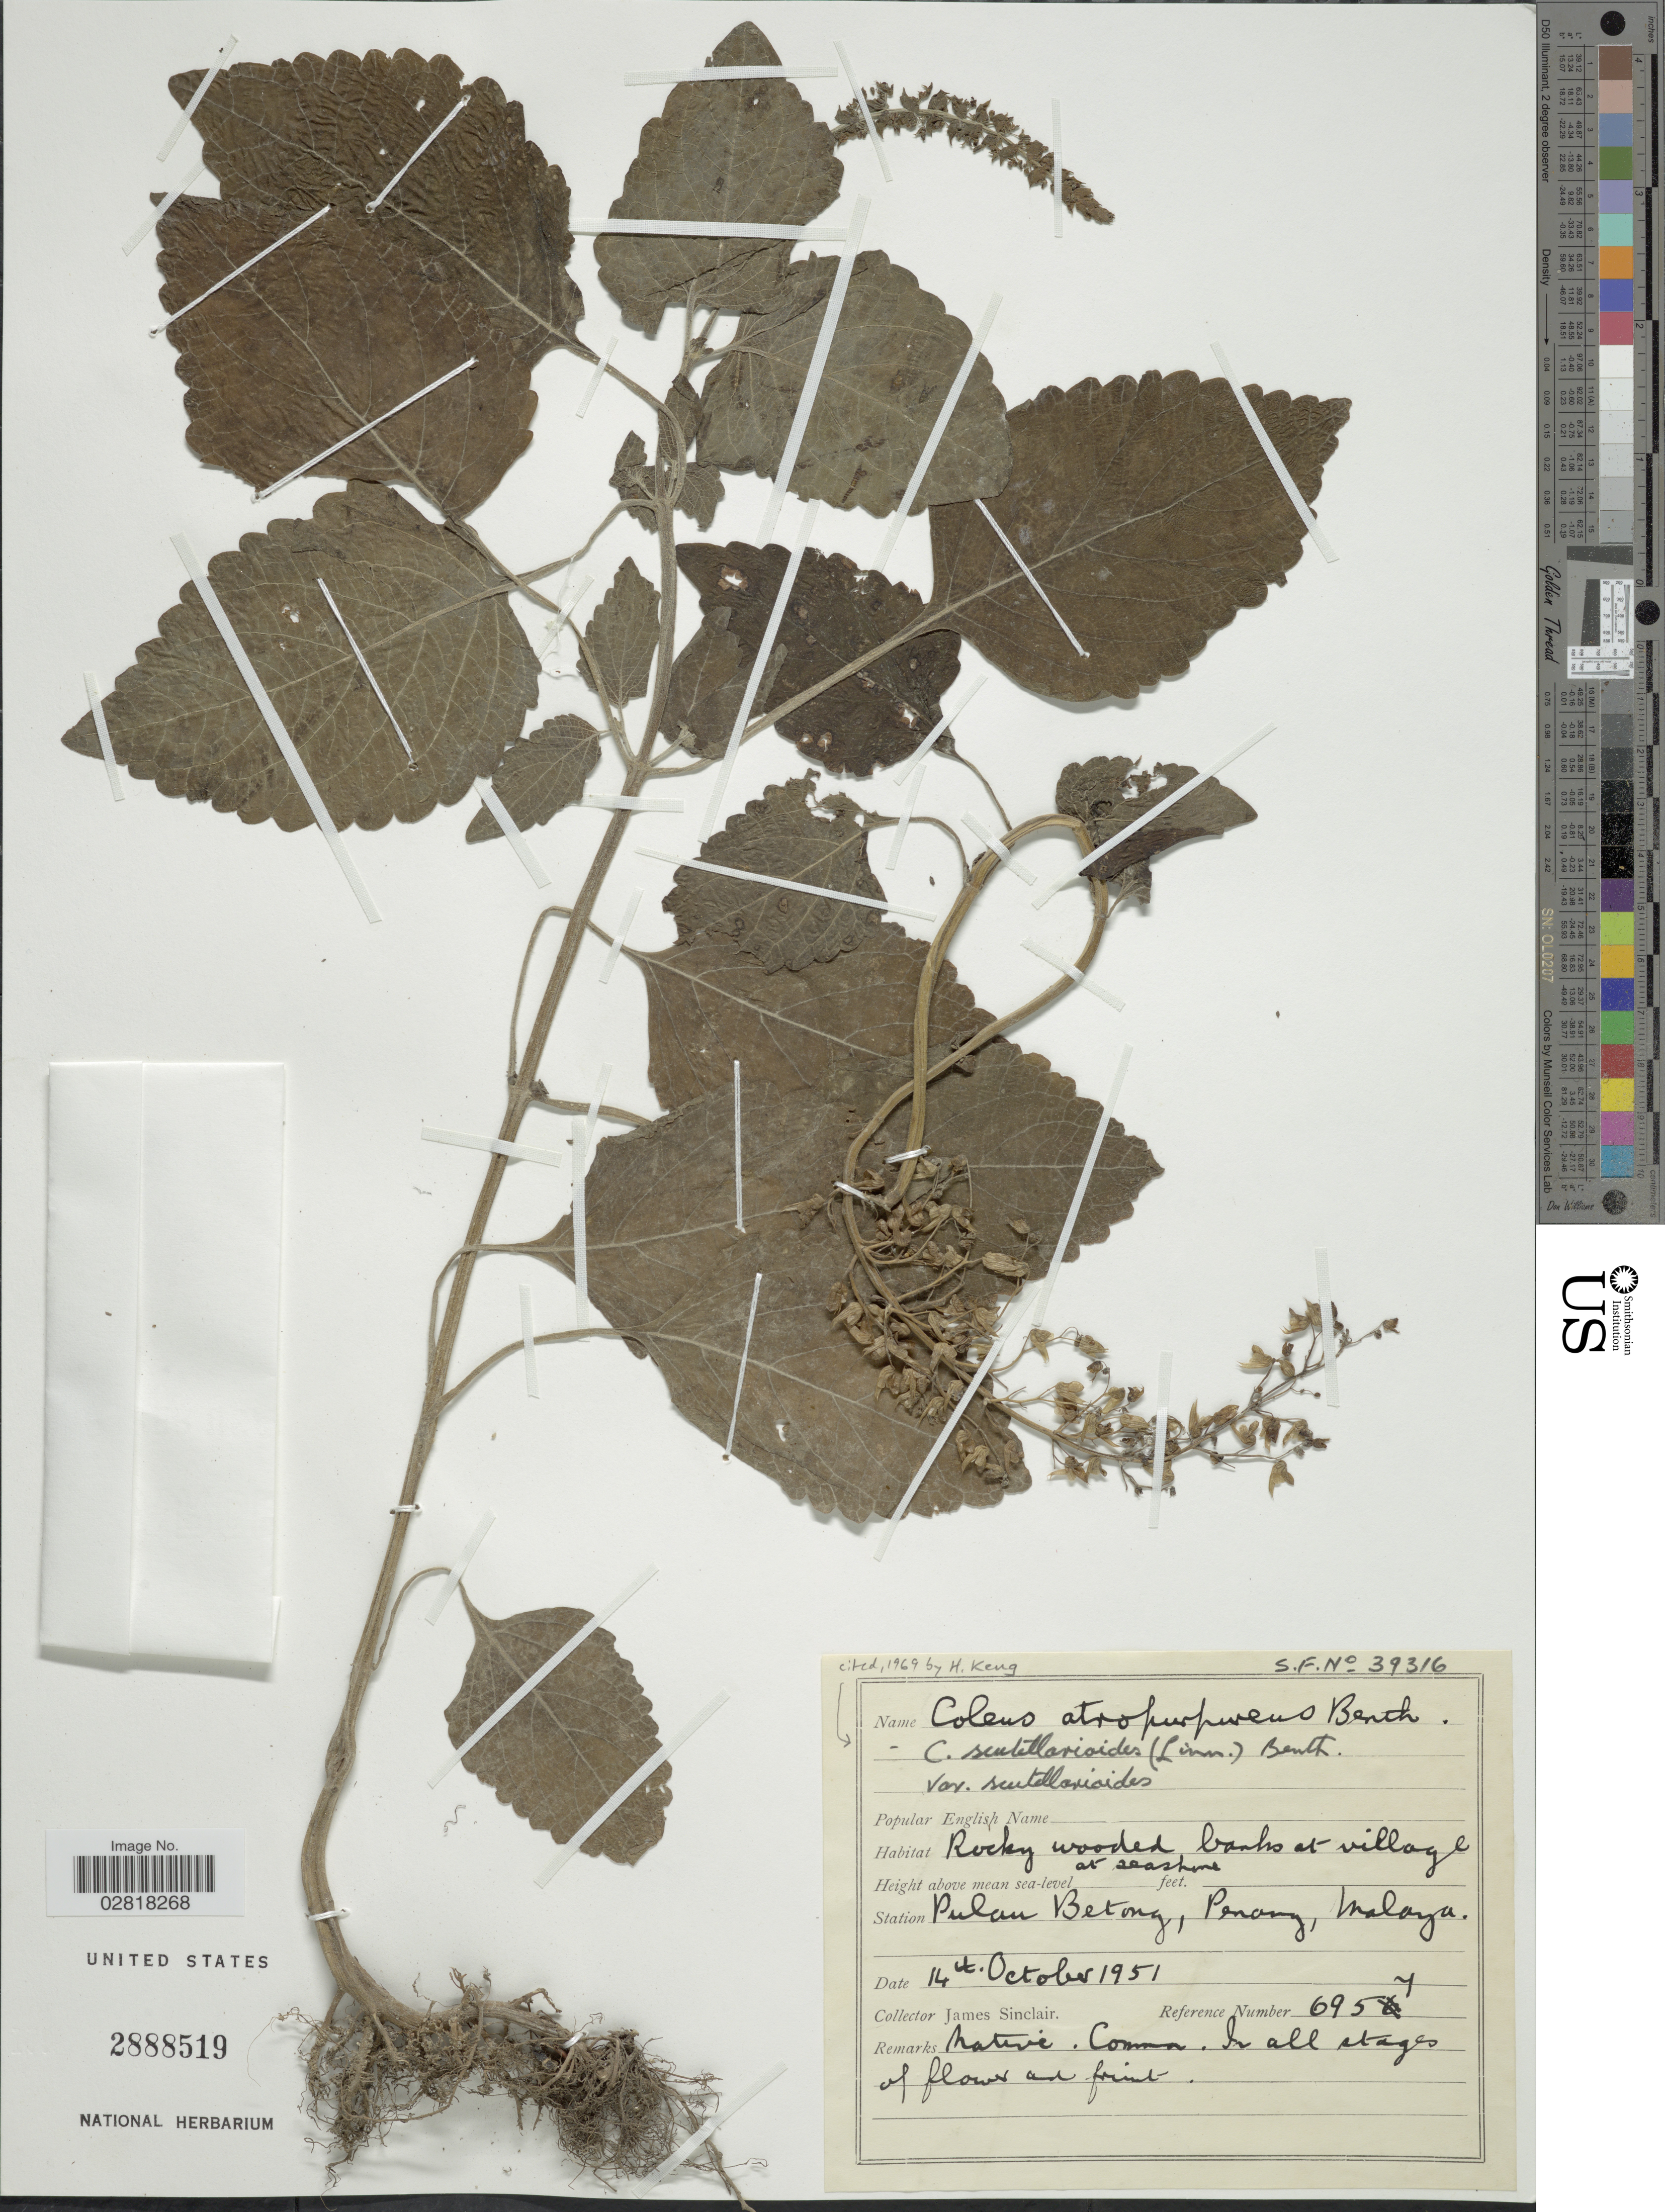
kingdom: Plantae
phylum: Tracheophyta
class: Magnoliopsida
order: Lamiales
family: Lamiaceae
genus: Plectranthus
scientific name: Plectranthus scutellarioides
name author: (L.) R. Br.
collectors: J. Sinclair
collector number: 6957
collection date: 1951-10-14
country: Malaysia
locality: Station Pulau Betong, Penang, Malaya.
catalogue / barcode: US 2888519